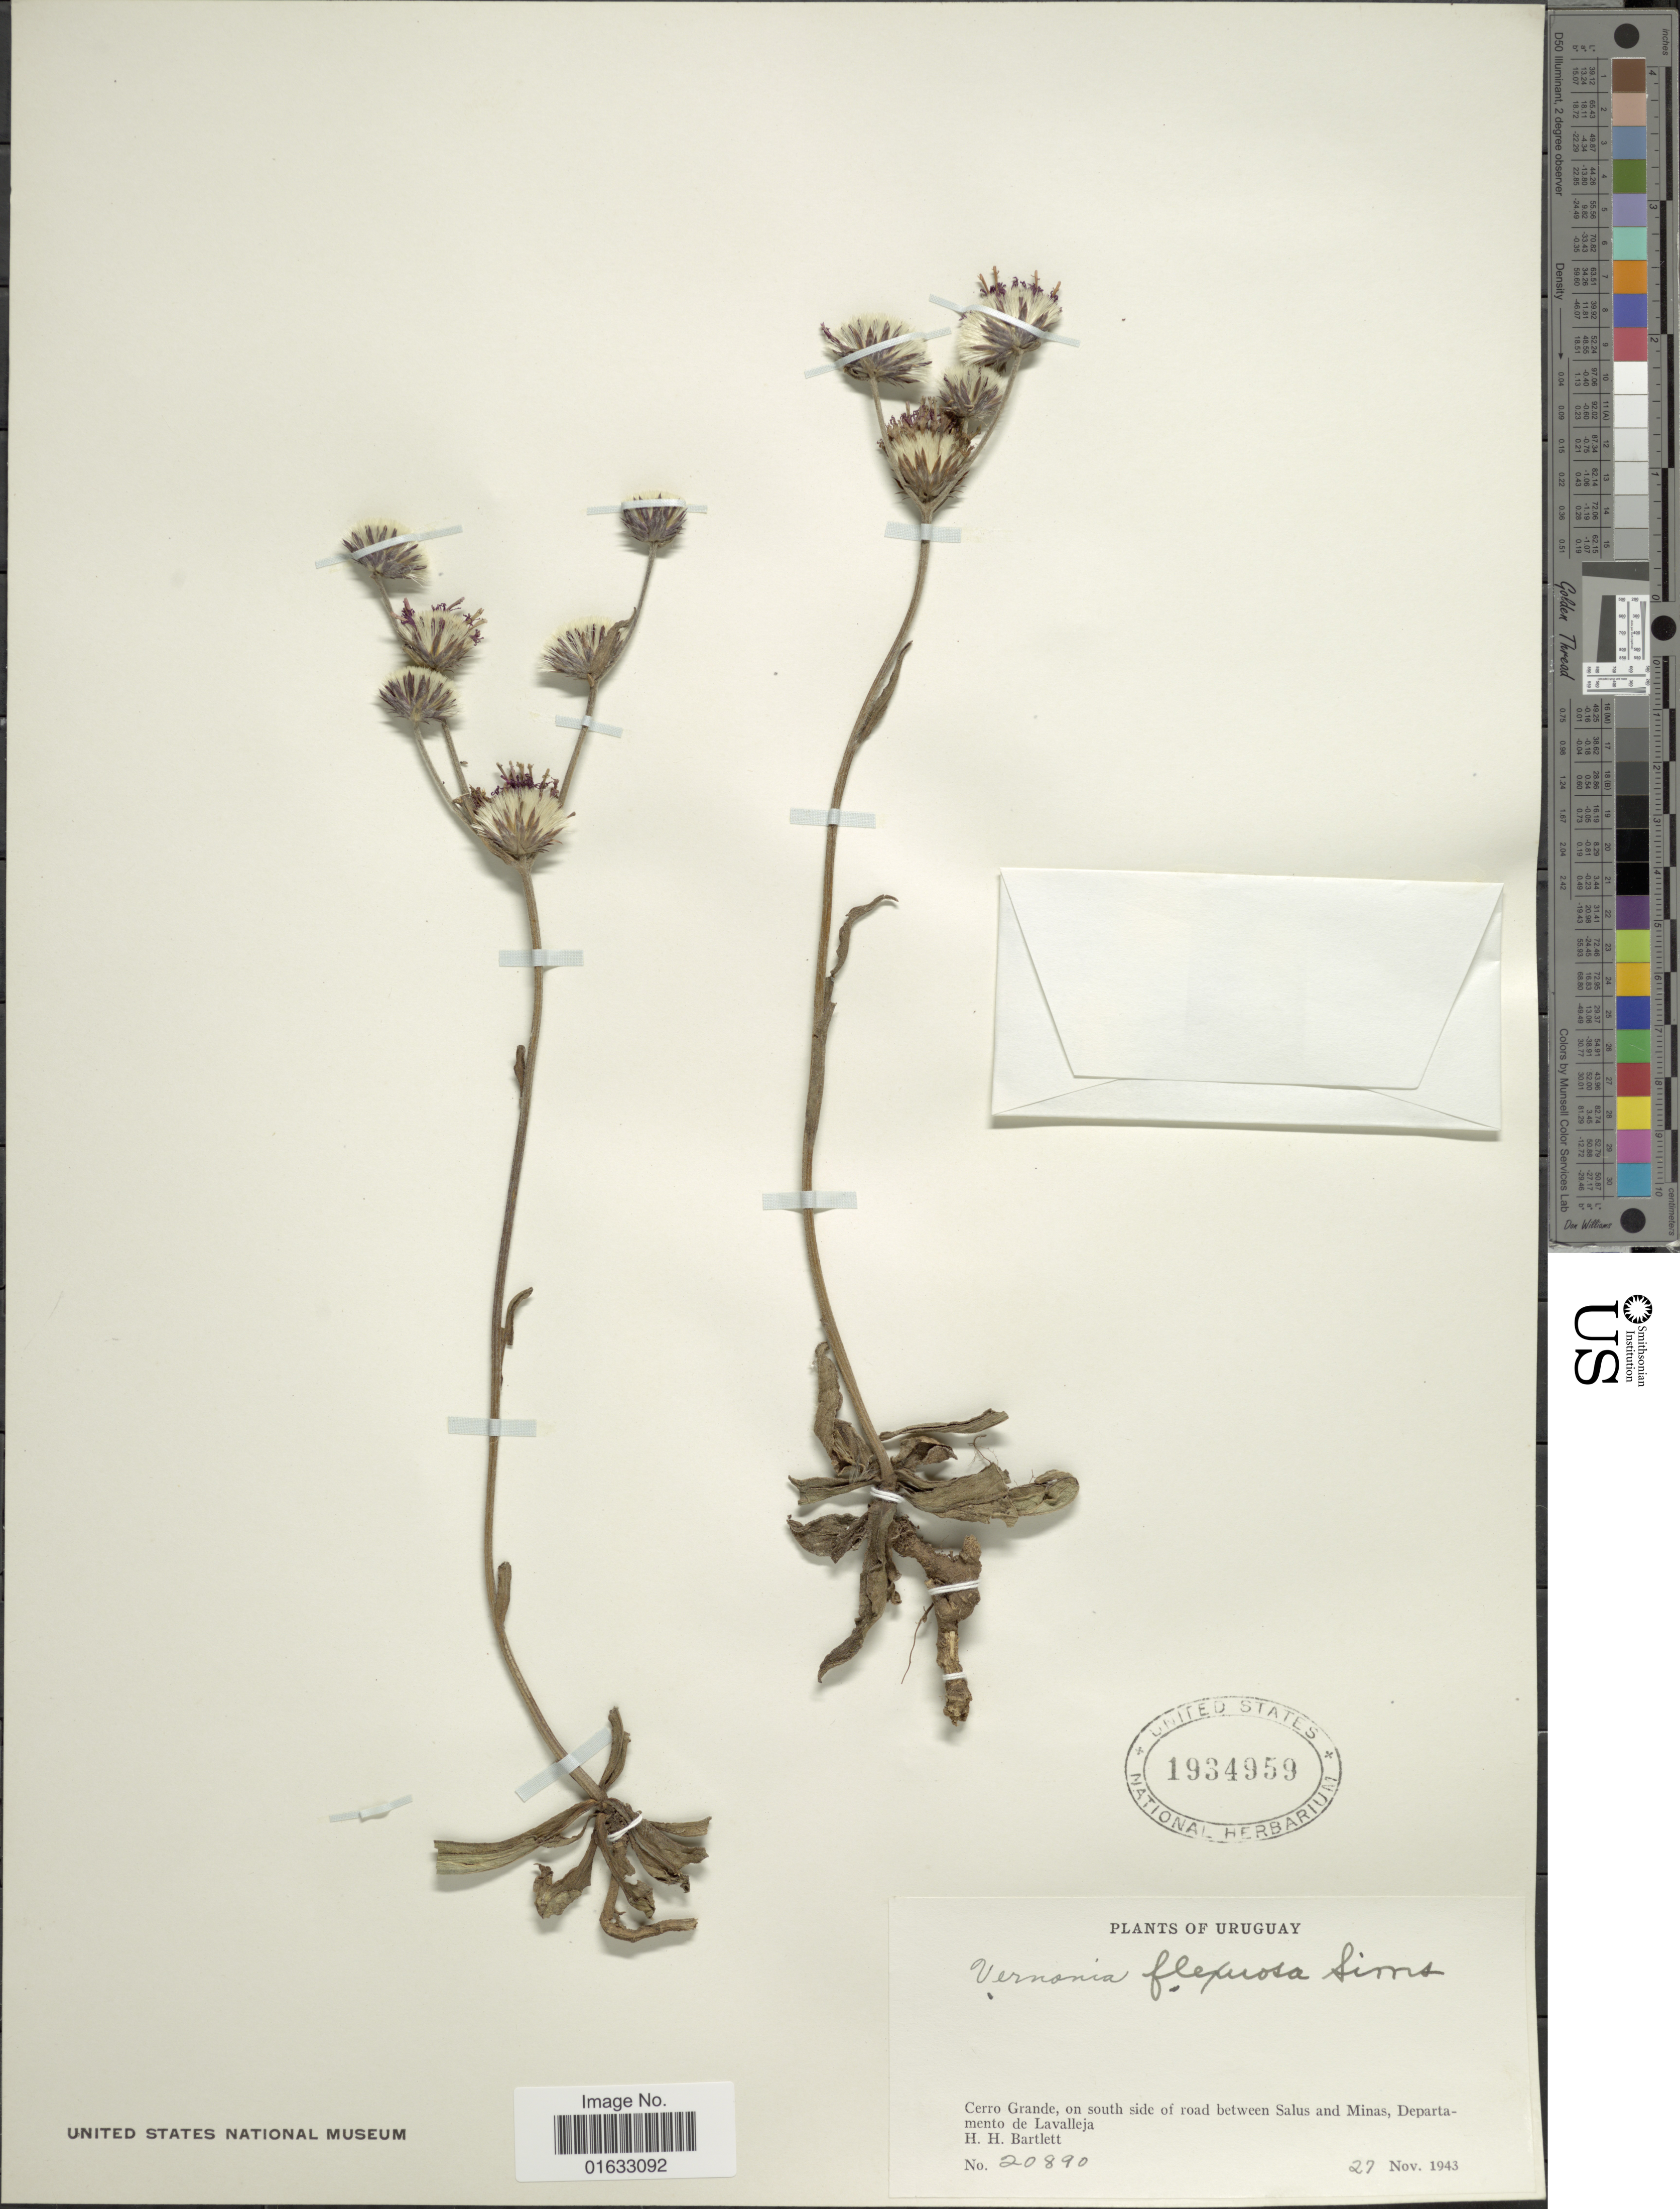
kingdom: Plantae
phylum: Tracheophyta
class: Magnoliopsida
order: Asterales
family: Asteraceae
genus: Chrysolaena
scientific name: Chrysolaena flexuosa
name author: (Sims) H. Rob.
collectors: H. H. Bartlett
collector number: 20890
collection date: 1943-11-27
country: Uruguay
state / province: Lavalleja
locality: Uruguay, Departamento de Lavalleja, cerro Grande, on south of road between Salus and Minas.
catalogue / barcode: US 1934959